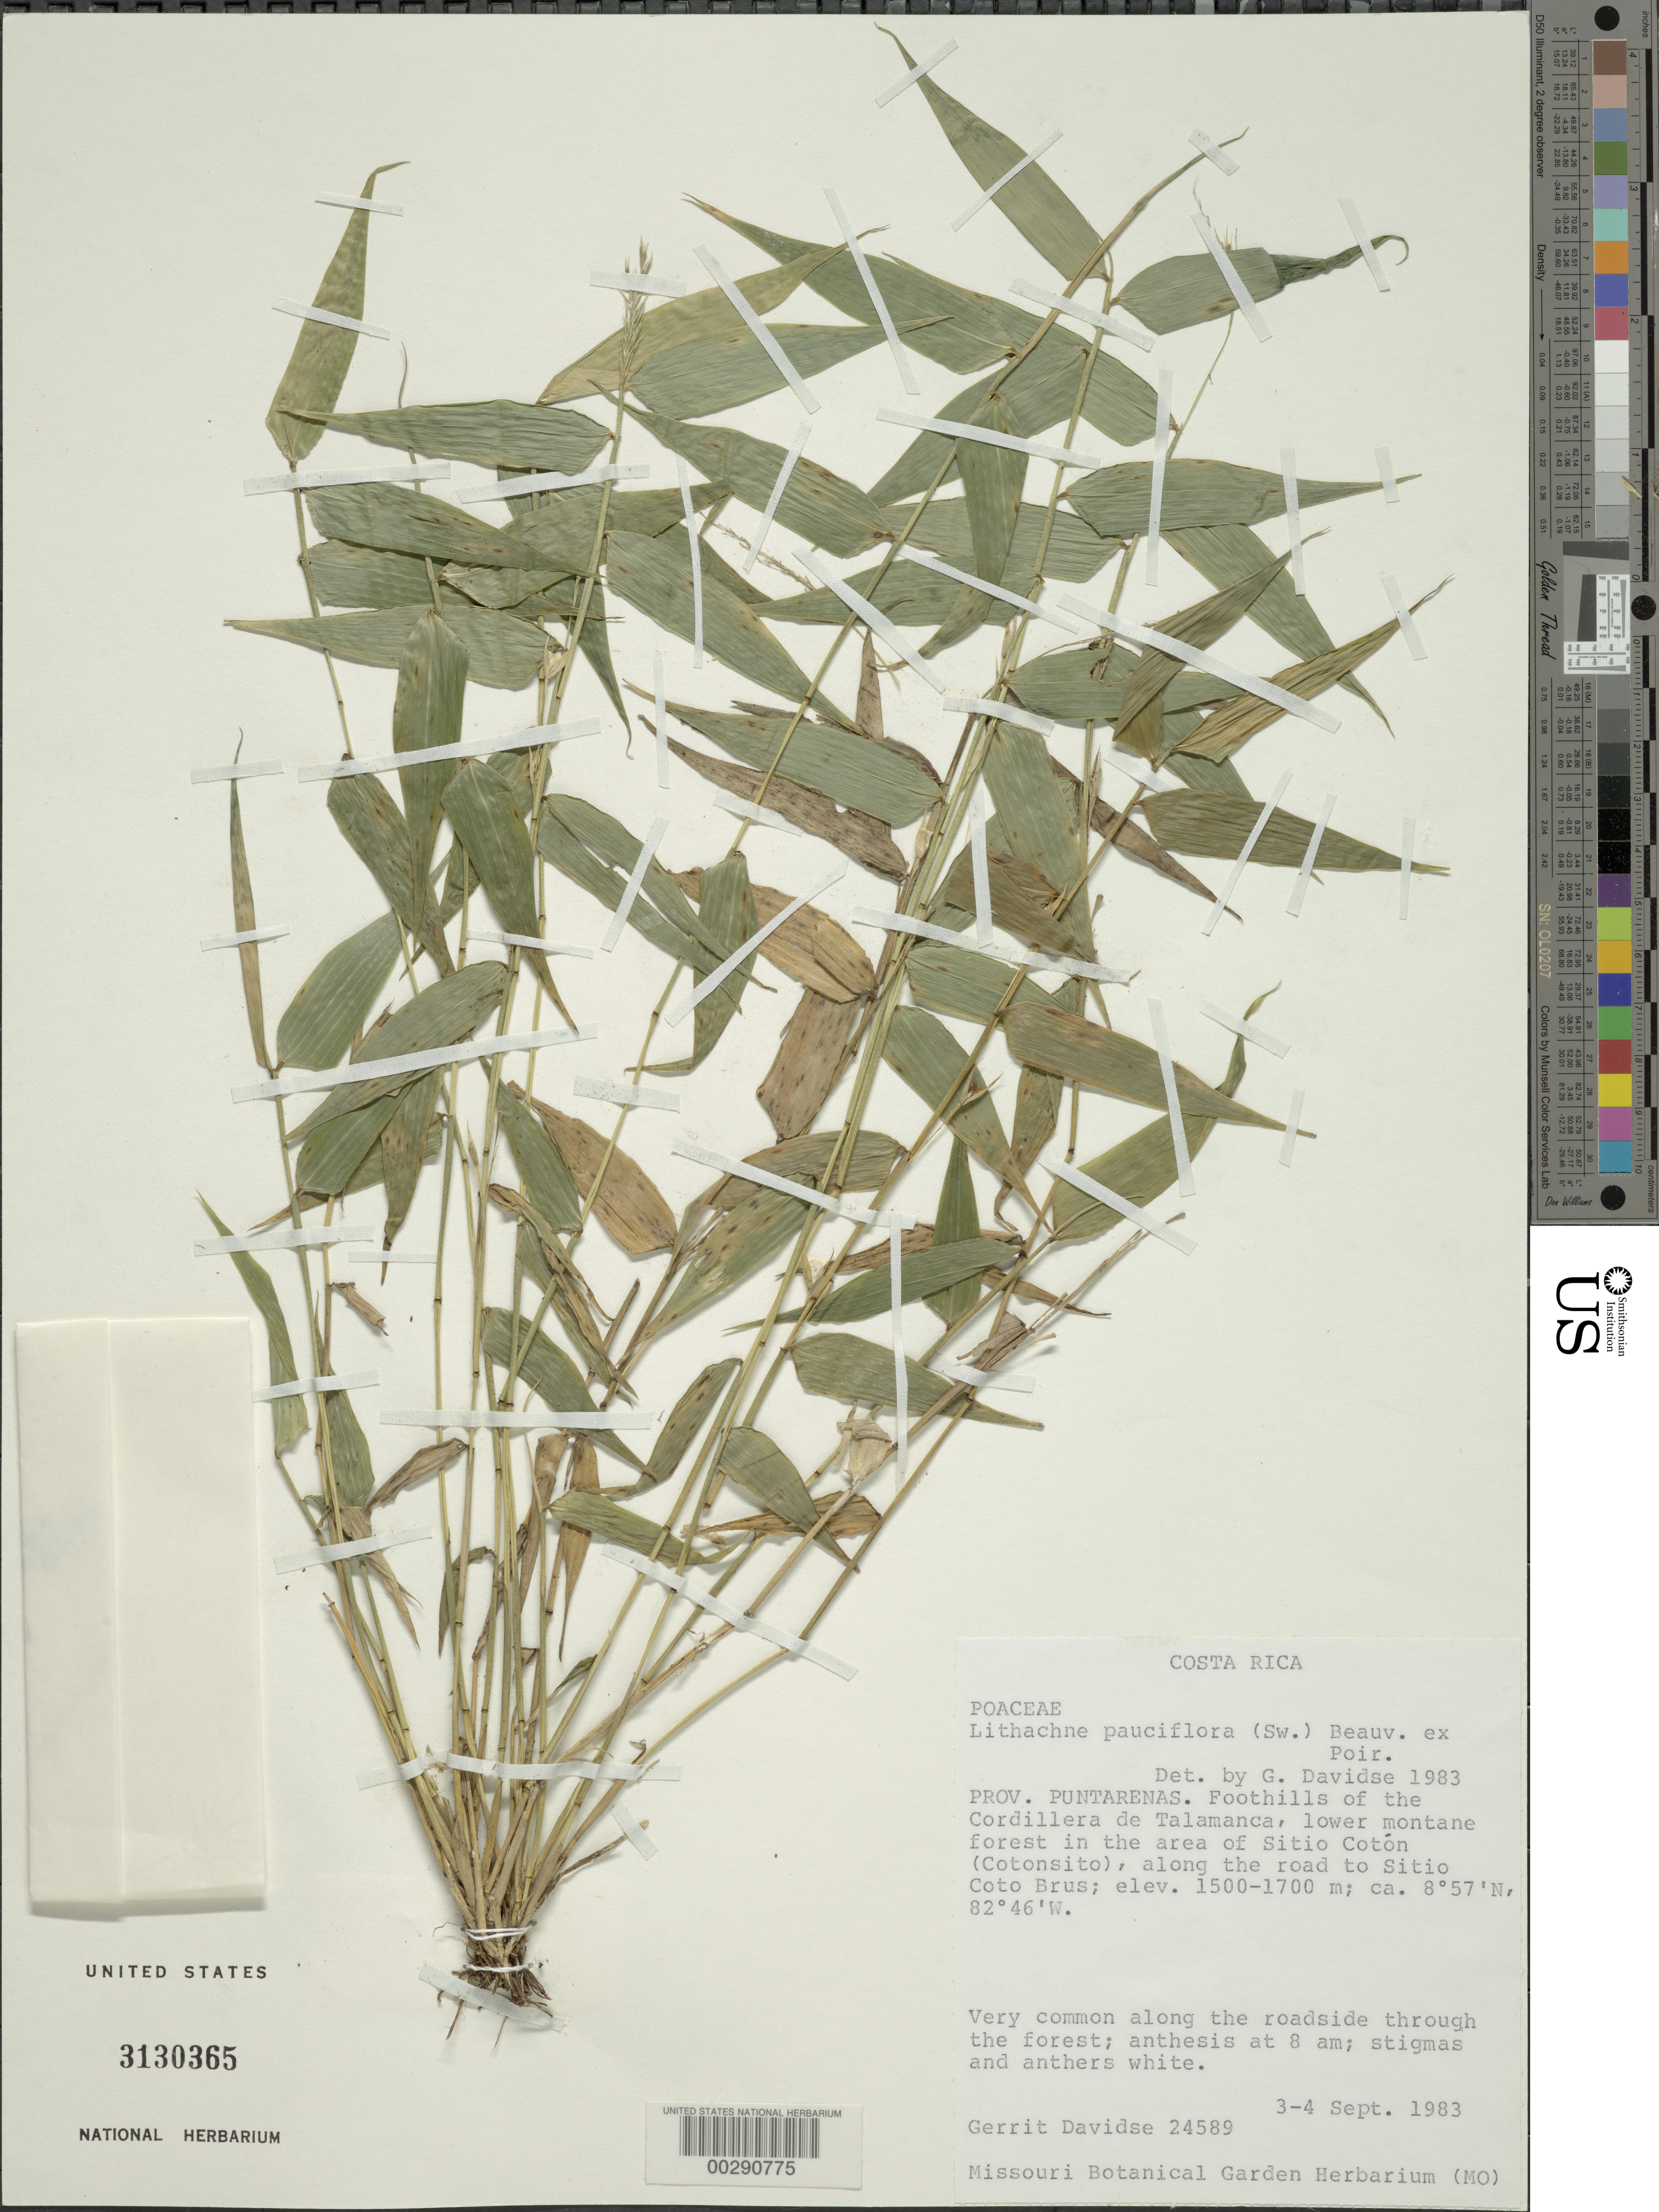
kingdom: Plantae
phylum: Tracheophyta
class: Liliopsida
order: Poales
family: Poaceae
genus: Lithachne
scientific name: Lithachne pauciflora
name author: (Sw.) P. Beauv.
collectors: G. Davidse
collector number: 24589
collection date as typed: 03 Sep 1983 to 04 Sep 1983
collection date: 1983-09-03/1983-09-04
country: Costa Rica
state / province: Puntarenas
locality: Foothills of the cordillera de talamanca, in the are of sitio coton (cotonsito), along the road to sitio coto brus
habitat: Lower montane forest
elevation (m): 1500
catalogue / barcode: US 3130365